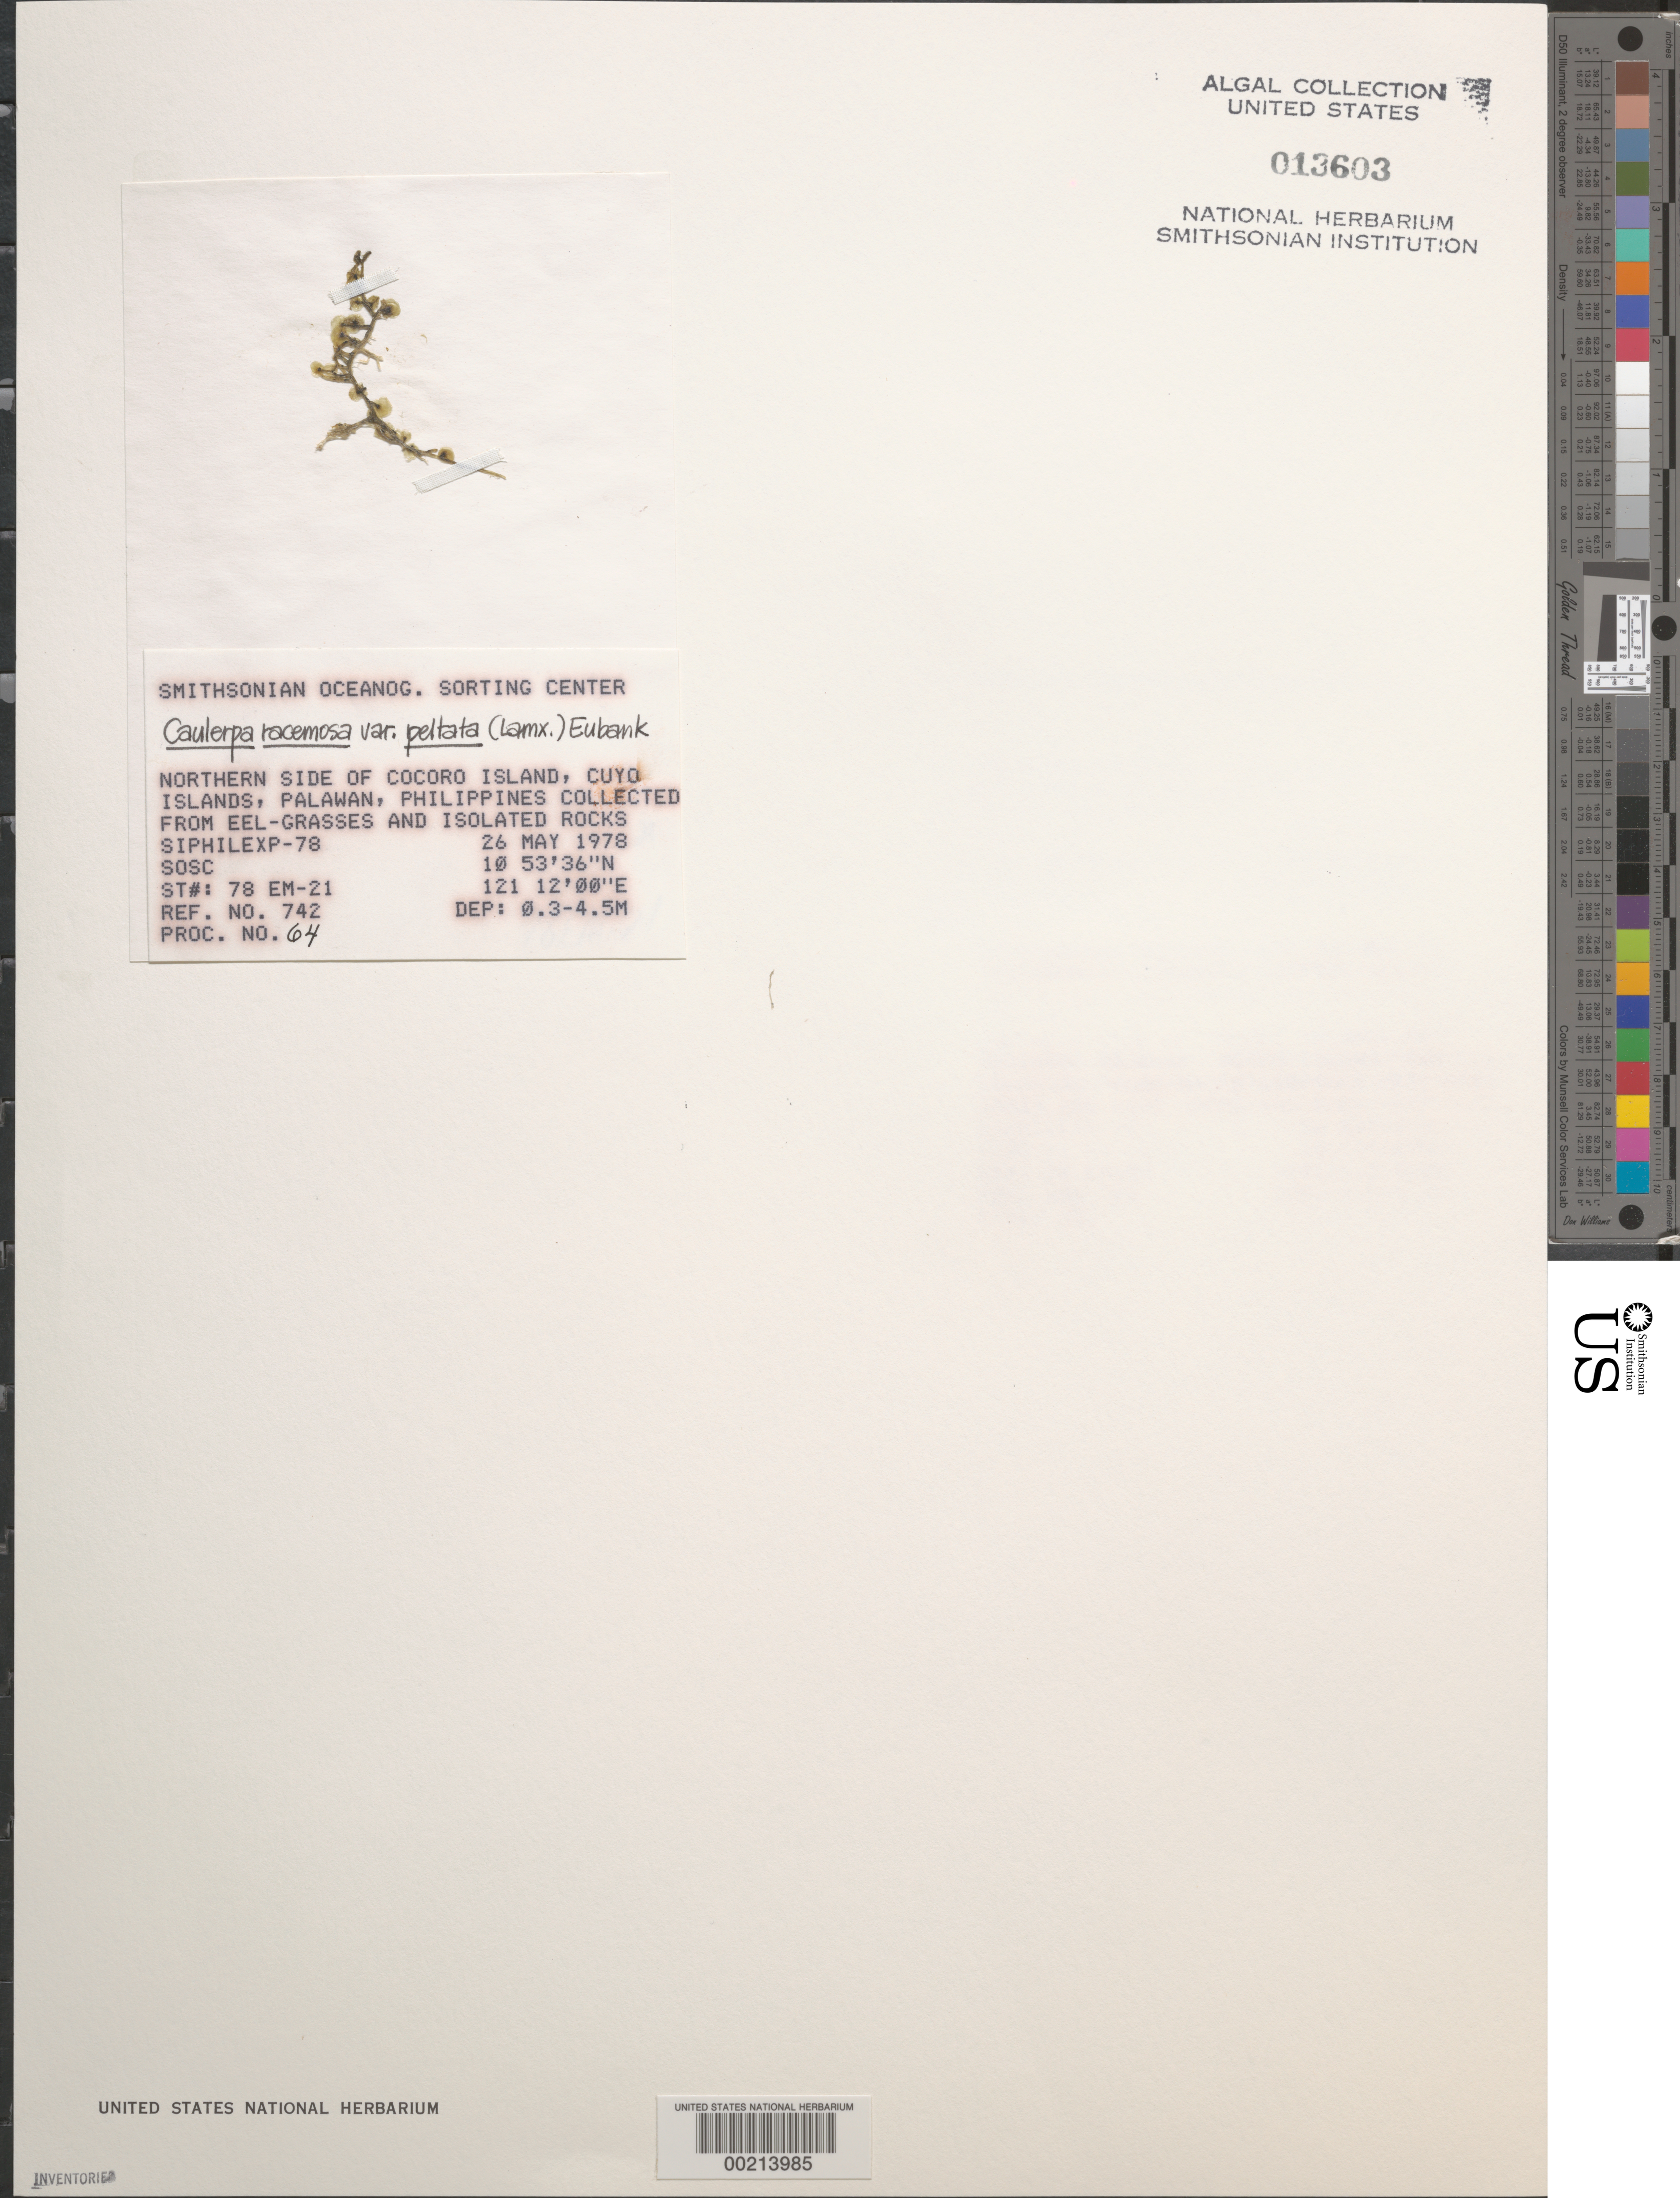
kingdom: Plantae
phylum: Chlorophyta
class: Ulvophyceae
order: Bryopsidales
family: Caulerpaceae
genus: Caulerpa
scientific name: Caulerpa racemosa var. peltata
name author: (J.V.Lamouroux) Eubank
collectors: SOSC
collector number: Station 78 Em-21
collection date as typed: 26 May 1978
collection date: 1978-05-26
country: Philippines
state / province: Mimaropa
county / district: Palawan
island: Cocoro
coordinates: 10 53' 36" N, 121 12' 00" E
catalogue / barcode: US 13603